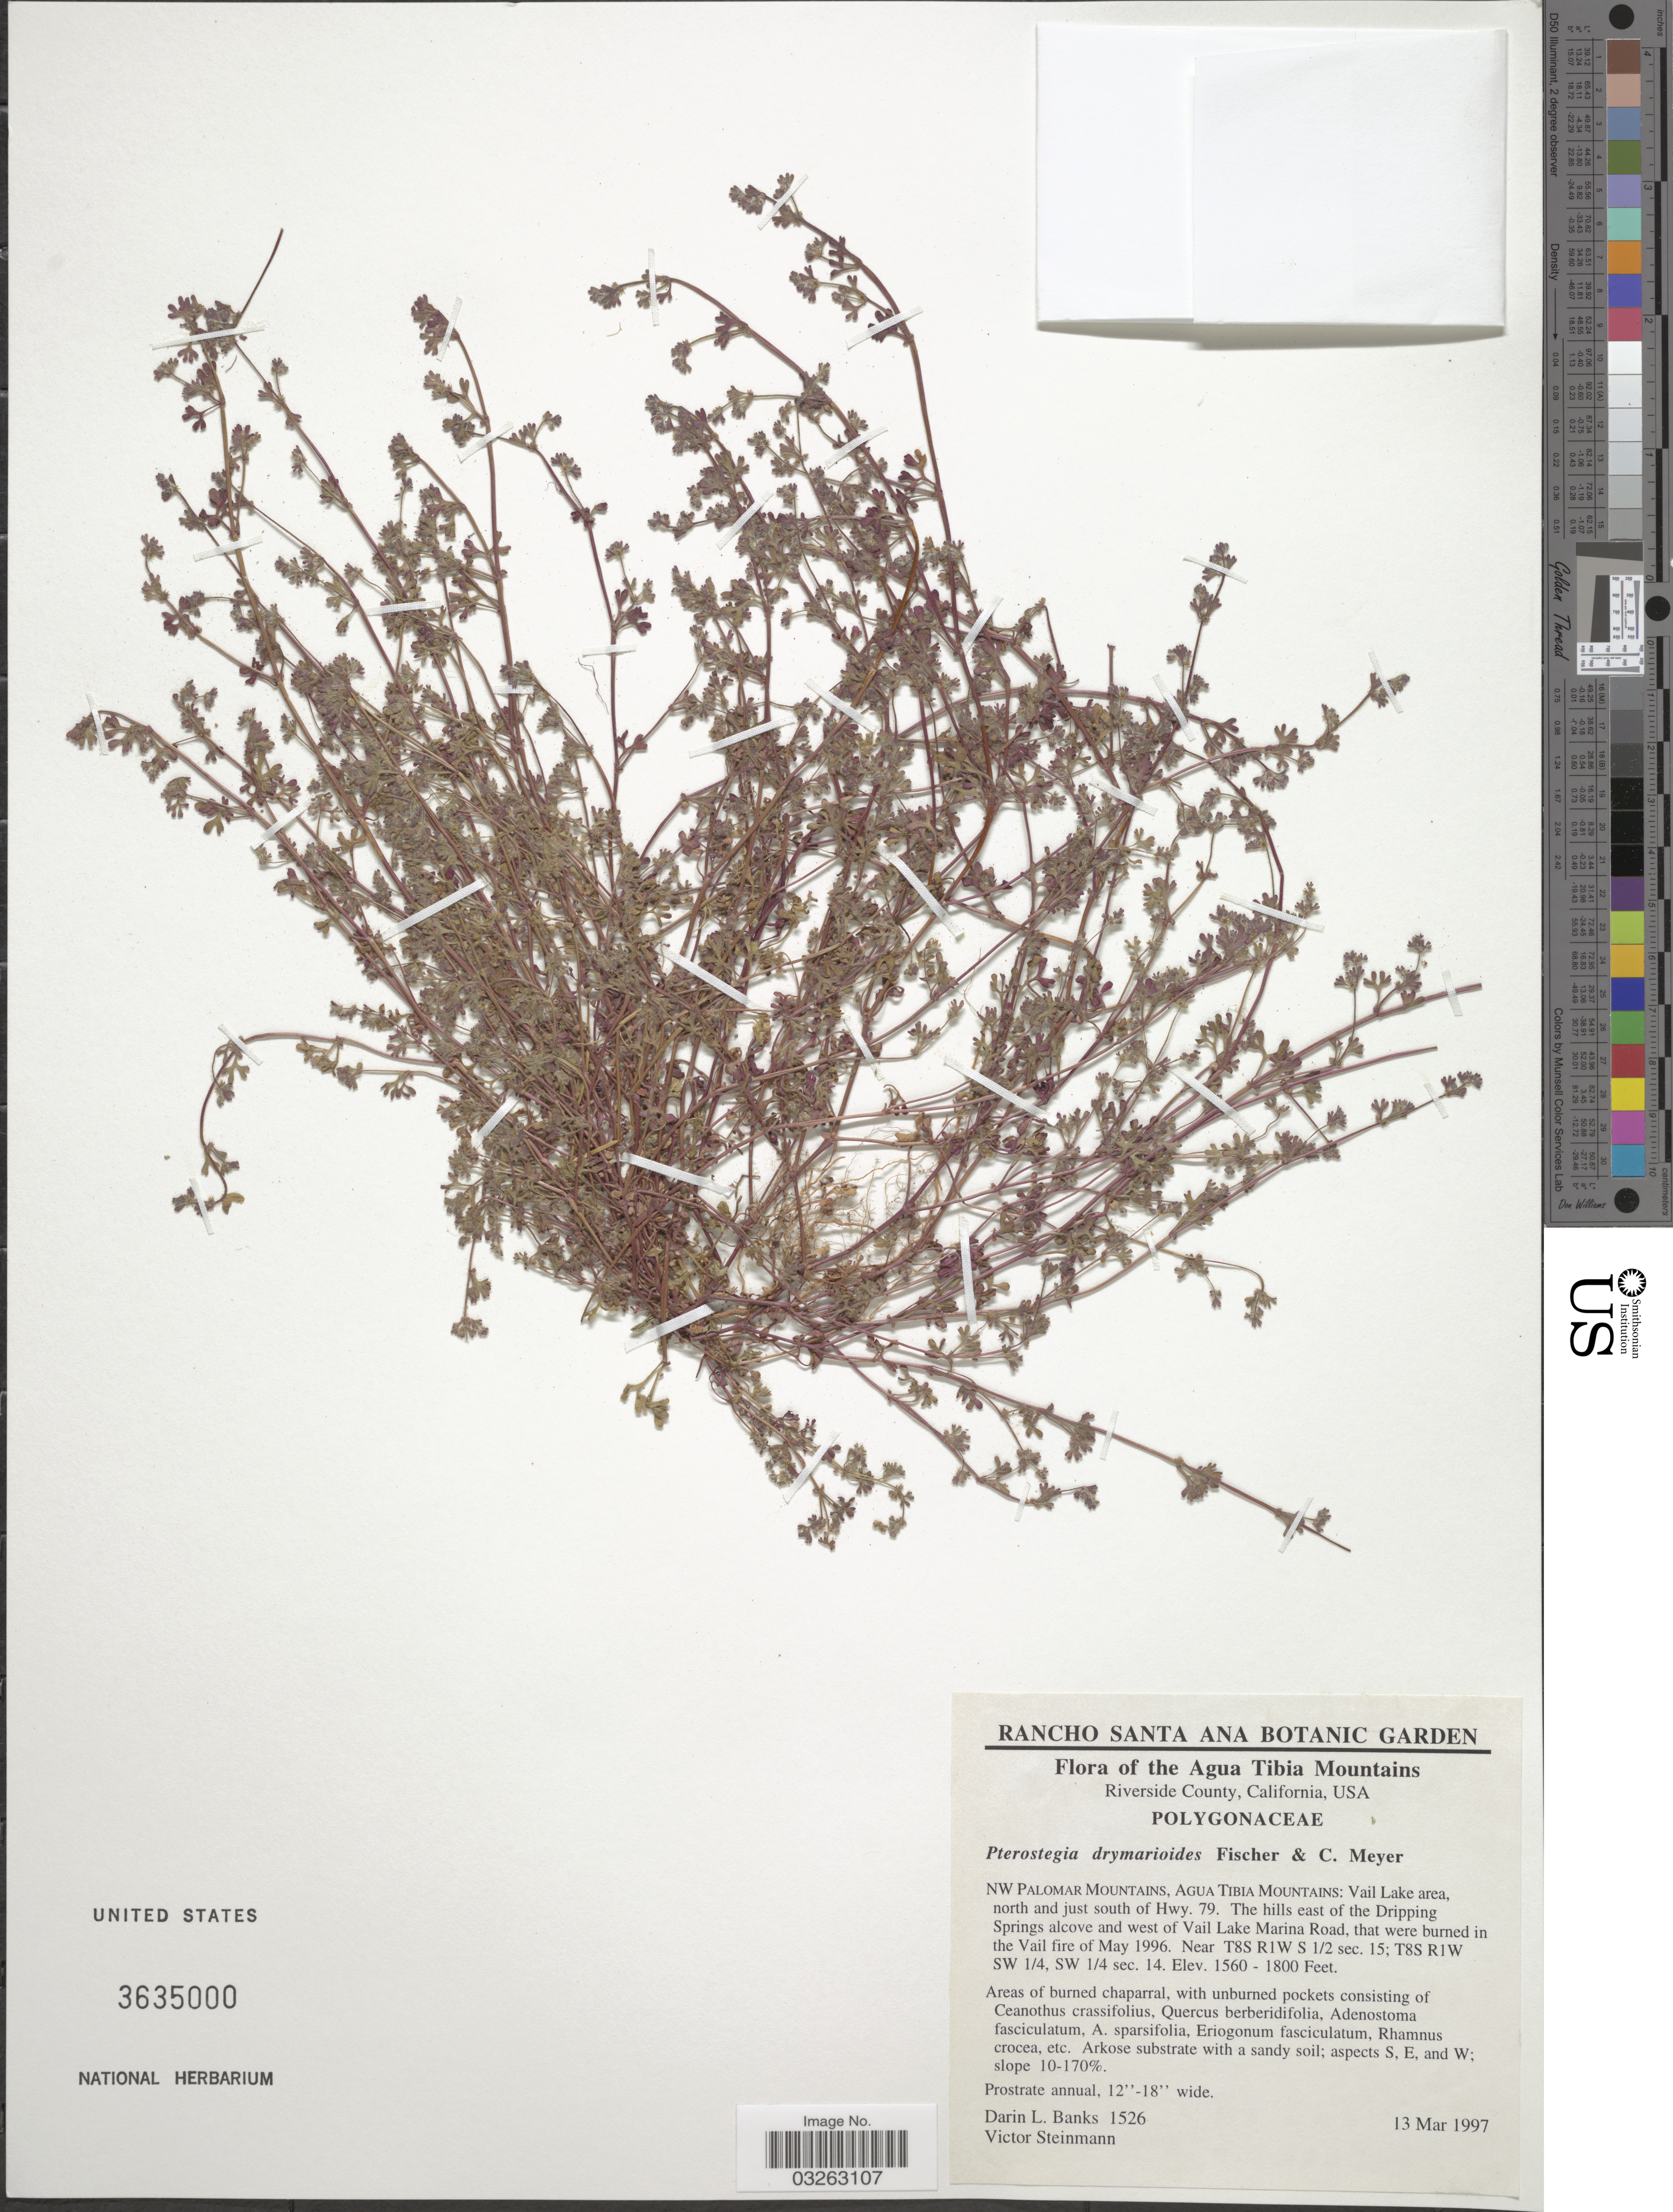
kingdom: Plantae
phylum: Tracheophyta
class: Magnoliopsida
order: Caryophyllales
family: Polygonaceae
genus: Pterostegia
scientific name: Pterostegia drymarioides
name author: Fisch. & C.A. Mey.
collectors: D. Banks & V. W. Steinmann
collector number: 1526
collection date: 1997-03-13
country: United States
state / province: California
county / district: Riverside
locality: The Agua Tibia Mountains, Riverside County, NW Palomar Mountains, Agua Tibia Mountains: Vail Lake area, north and just south of Hwy. 79. The hills east of the Dripping Springs alcove and west of Vail Lake Marina Road, that were burned in the Vail fire of May 1996. Near T8S R1W ½ sec. 15; T8S R1W SW¼, SW¼ sec. 14.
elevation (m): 475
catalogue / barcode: US 3635000